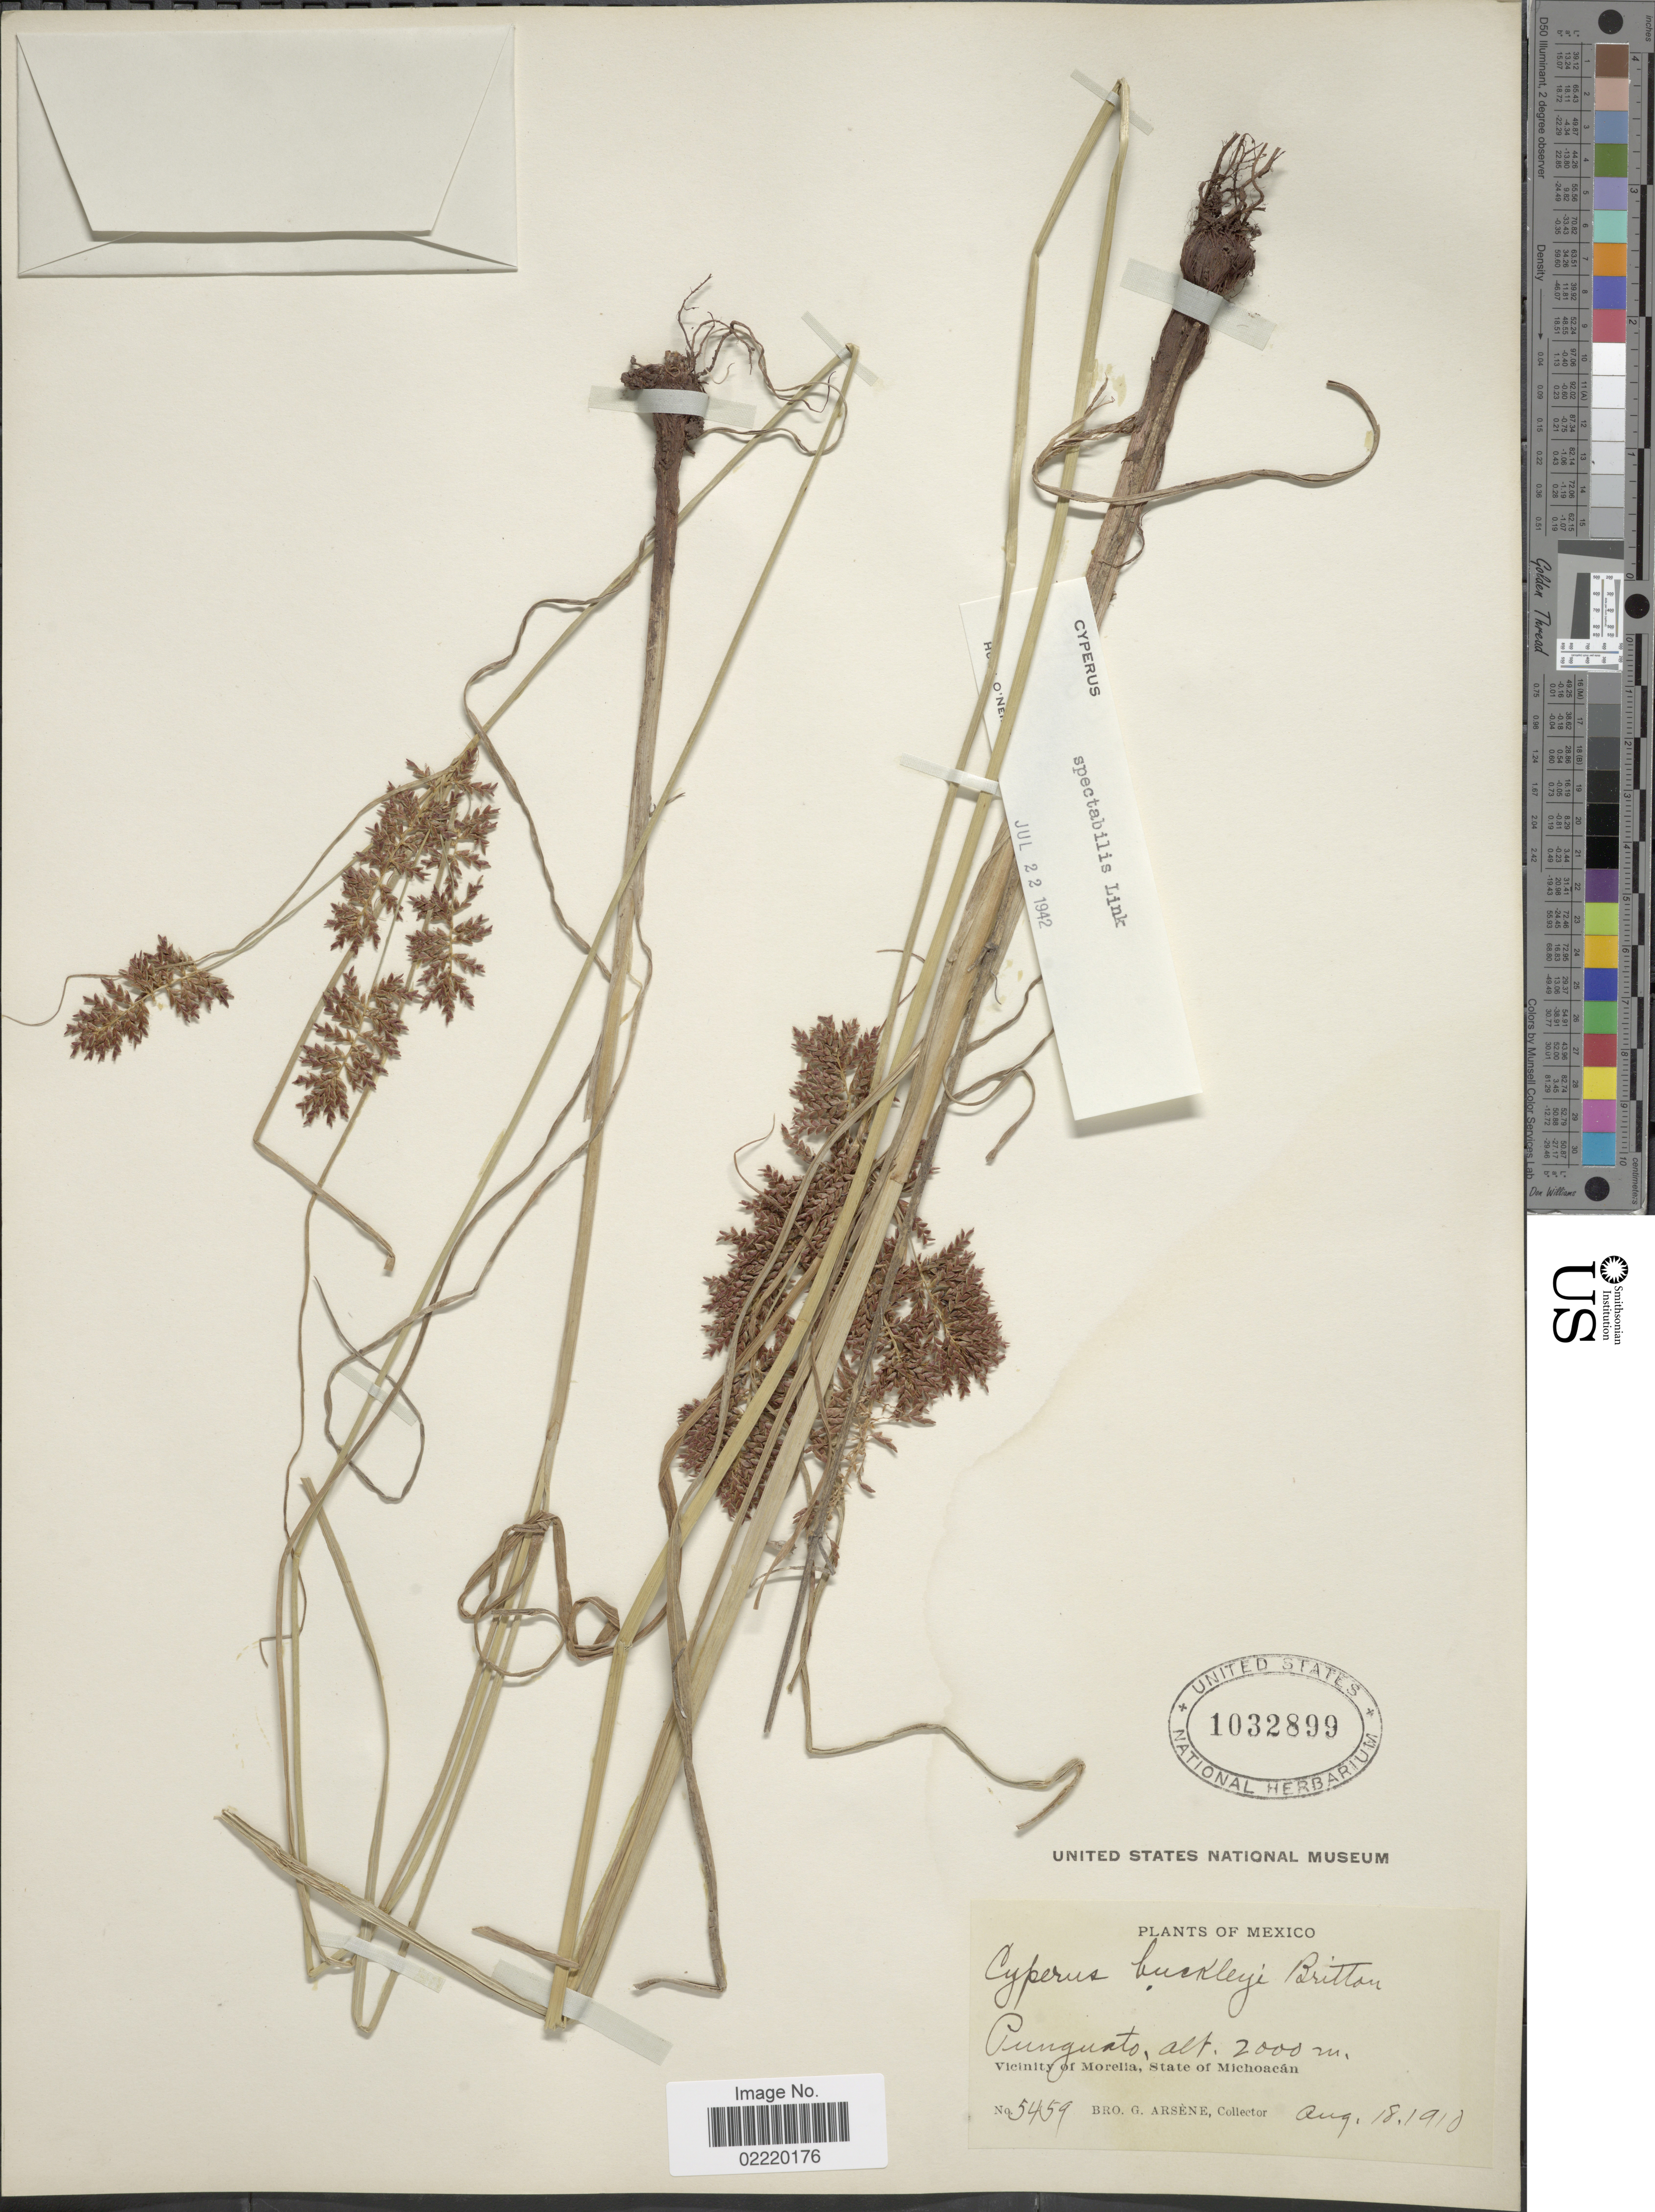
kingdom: Plantae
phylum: Tracheophyta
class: Liliopsida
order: Poales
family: Cyperaceae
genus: Cyperus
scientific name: Cyperus spectabilis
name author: Link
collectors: Bro. G. Arsène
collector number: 5459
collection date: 1910-08-18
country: Mexico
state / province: Michoacán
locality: Punguato, Vicinity of Morelia.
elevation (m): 2000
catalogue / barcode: US 1032899